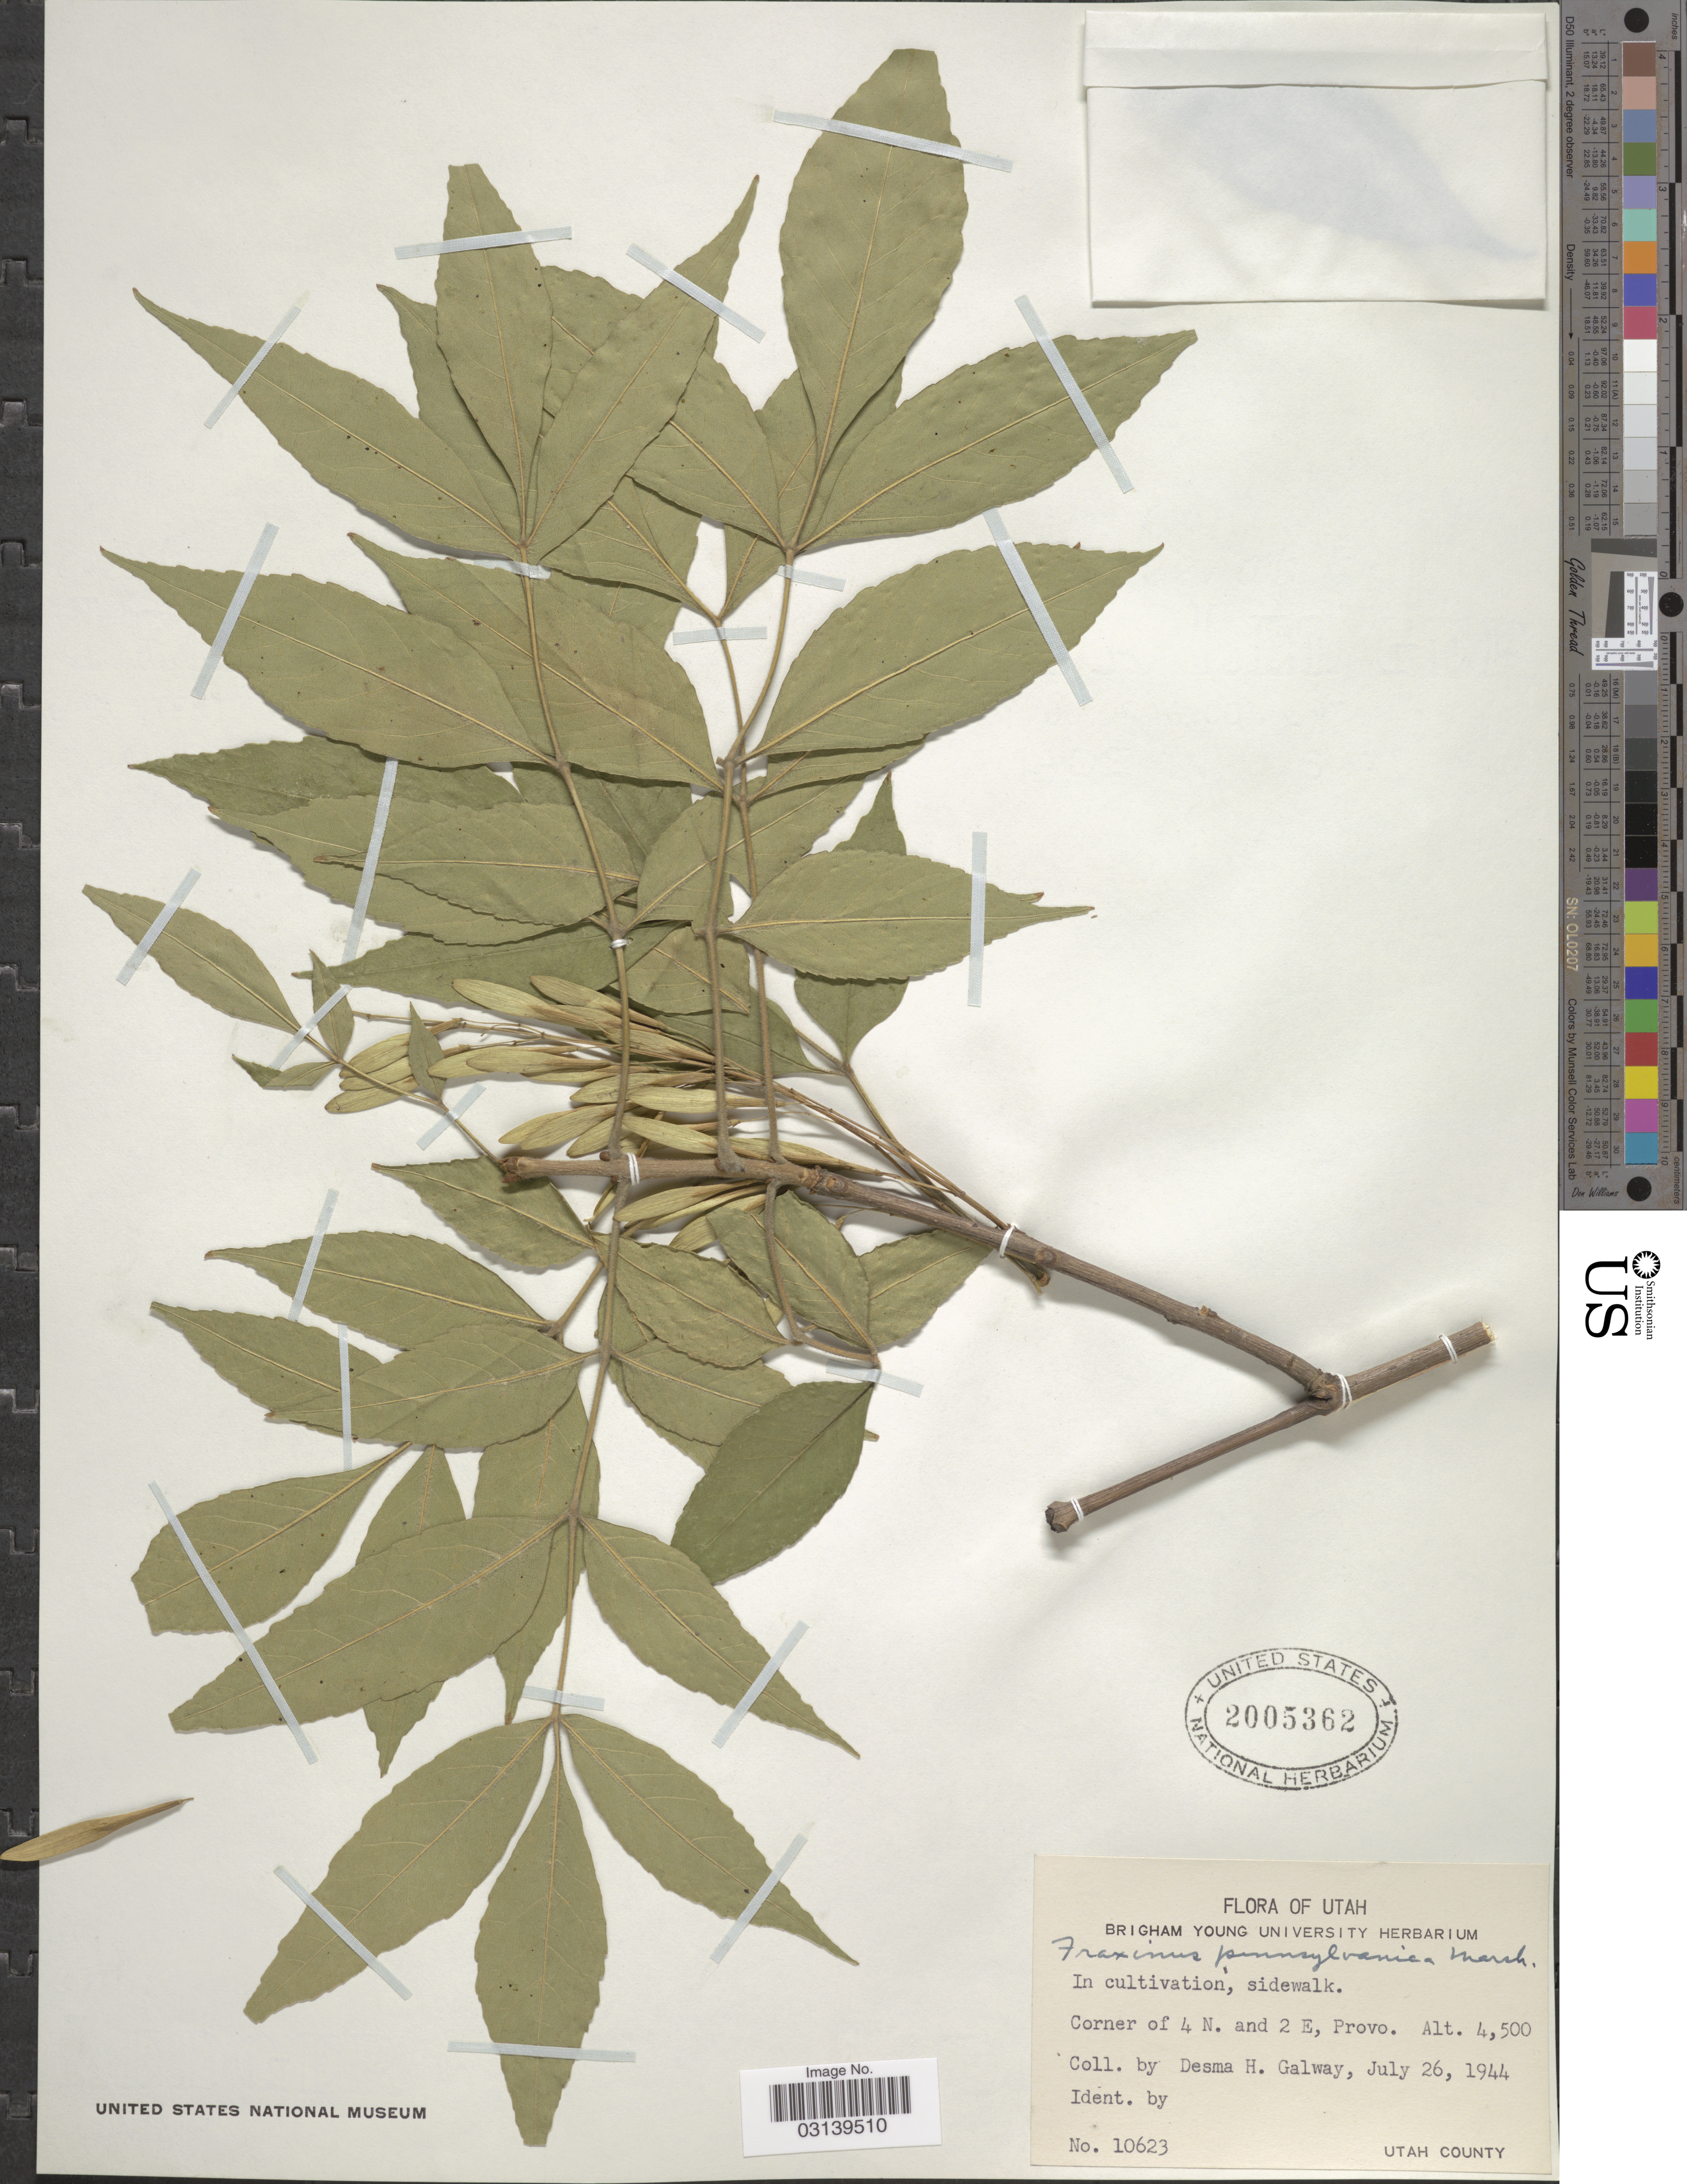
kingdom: Plantae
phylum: Tracheophyta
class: Magnoliopsida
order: Lamiales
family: Oleaceae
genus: Fraxinus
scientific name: Fraxinus pennsylvanica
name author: Marshall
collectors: D. Galway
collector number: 10623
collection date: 1944-07-26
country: United States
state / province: Utah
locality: Corner of 4 N. and 2 E, Provo. Utah County.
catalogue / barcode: US 2005362